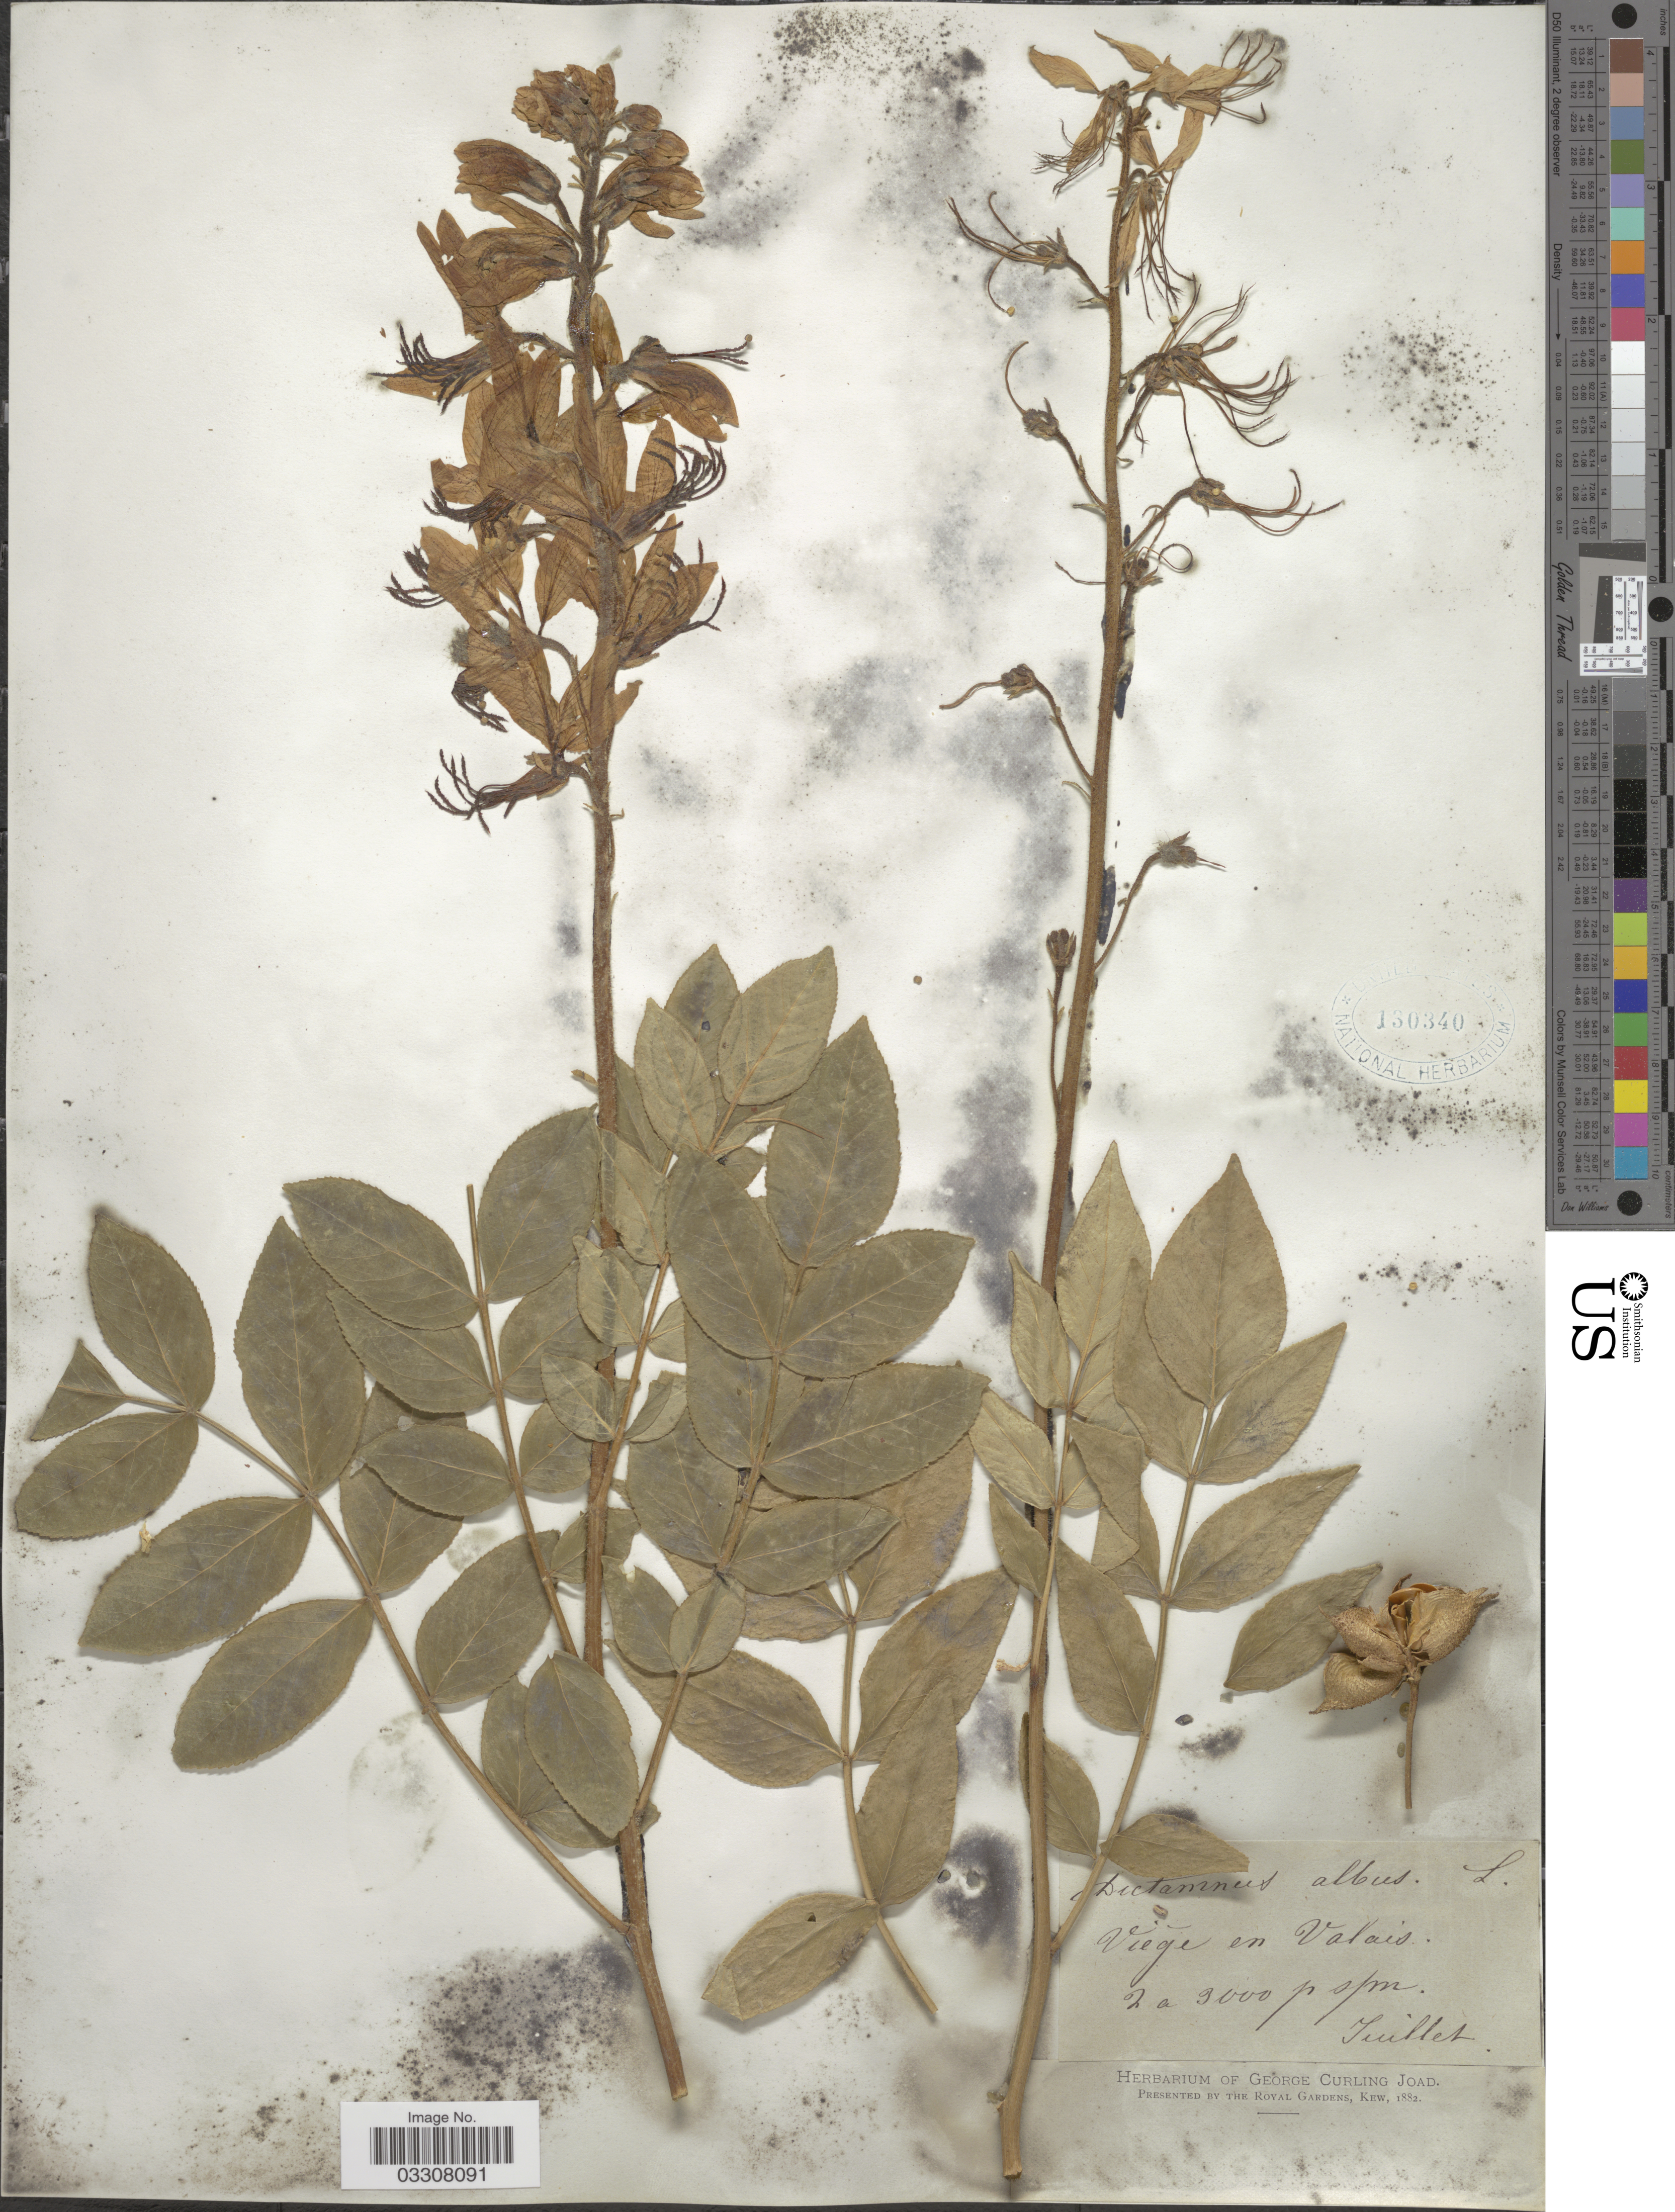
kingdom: Plantae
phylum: Tracheophyta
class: Magnoliopsida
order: Sapindales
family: Rutaceae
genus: Dictamnus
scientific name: Dictamnus albus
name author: L.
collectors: ex herb. George Curling Joad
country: Switzerland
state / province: Valais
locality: Viége en Valais.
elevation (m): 610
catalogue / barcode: US 130340